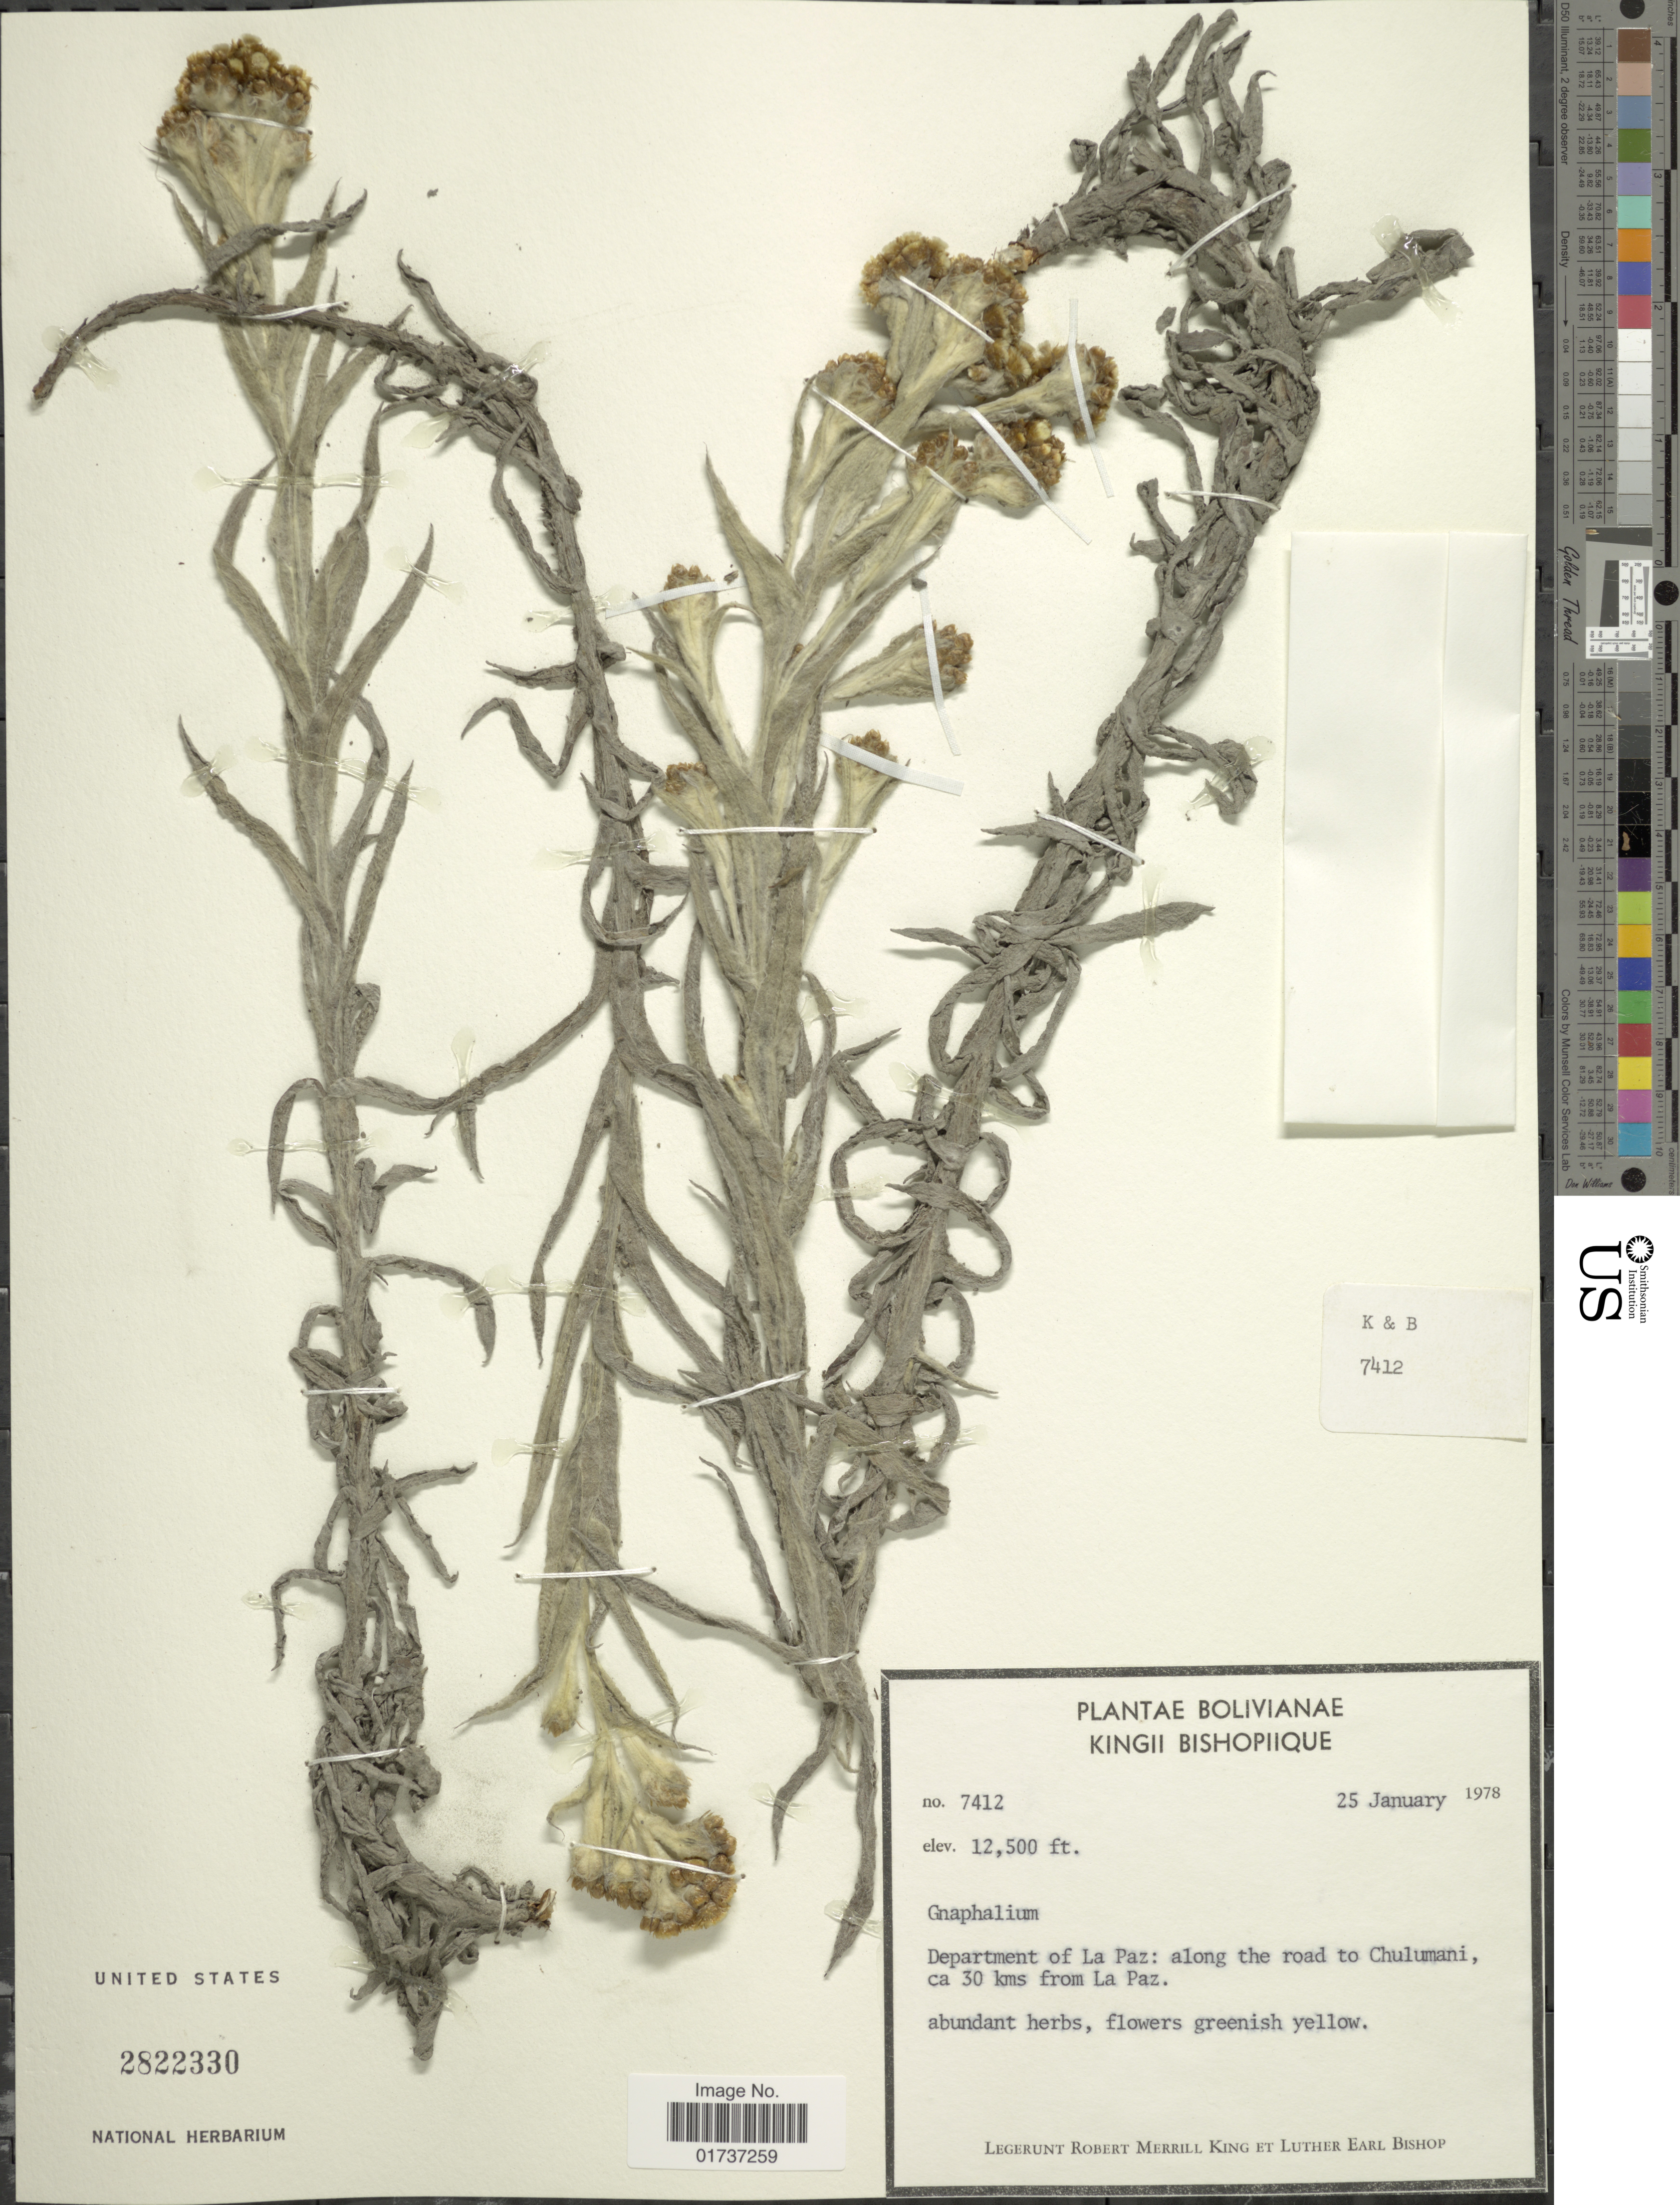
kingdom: Plantae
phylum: Tracheophyta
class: Magnoliopsida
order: Asterales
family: Asteraceae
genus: Gnaphalium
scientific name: Gnaphalium sp.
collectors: R. M. King & L. E. Bishop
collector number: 7412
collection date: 1978-01-25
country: Bolivia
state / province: La Paz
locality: Department of La Paz: along the road to Chulumani, ca 30 kms from La Paz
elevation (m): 3810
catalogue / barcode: US 2822330